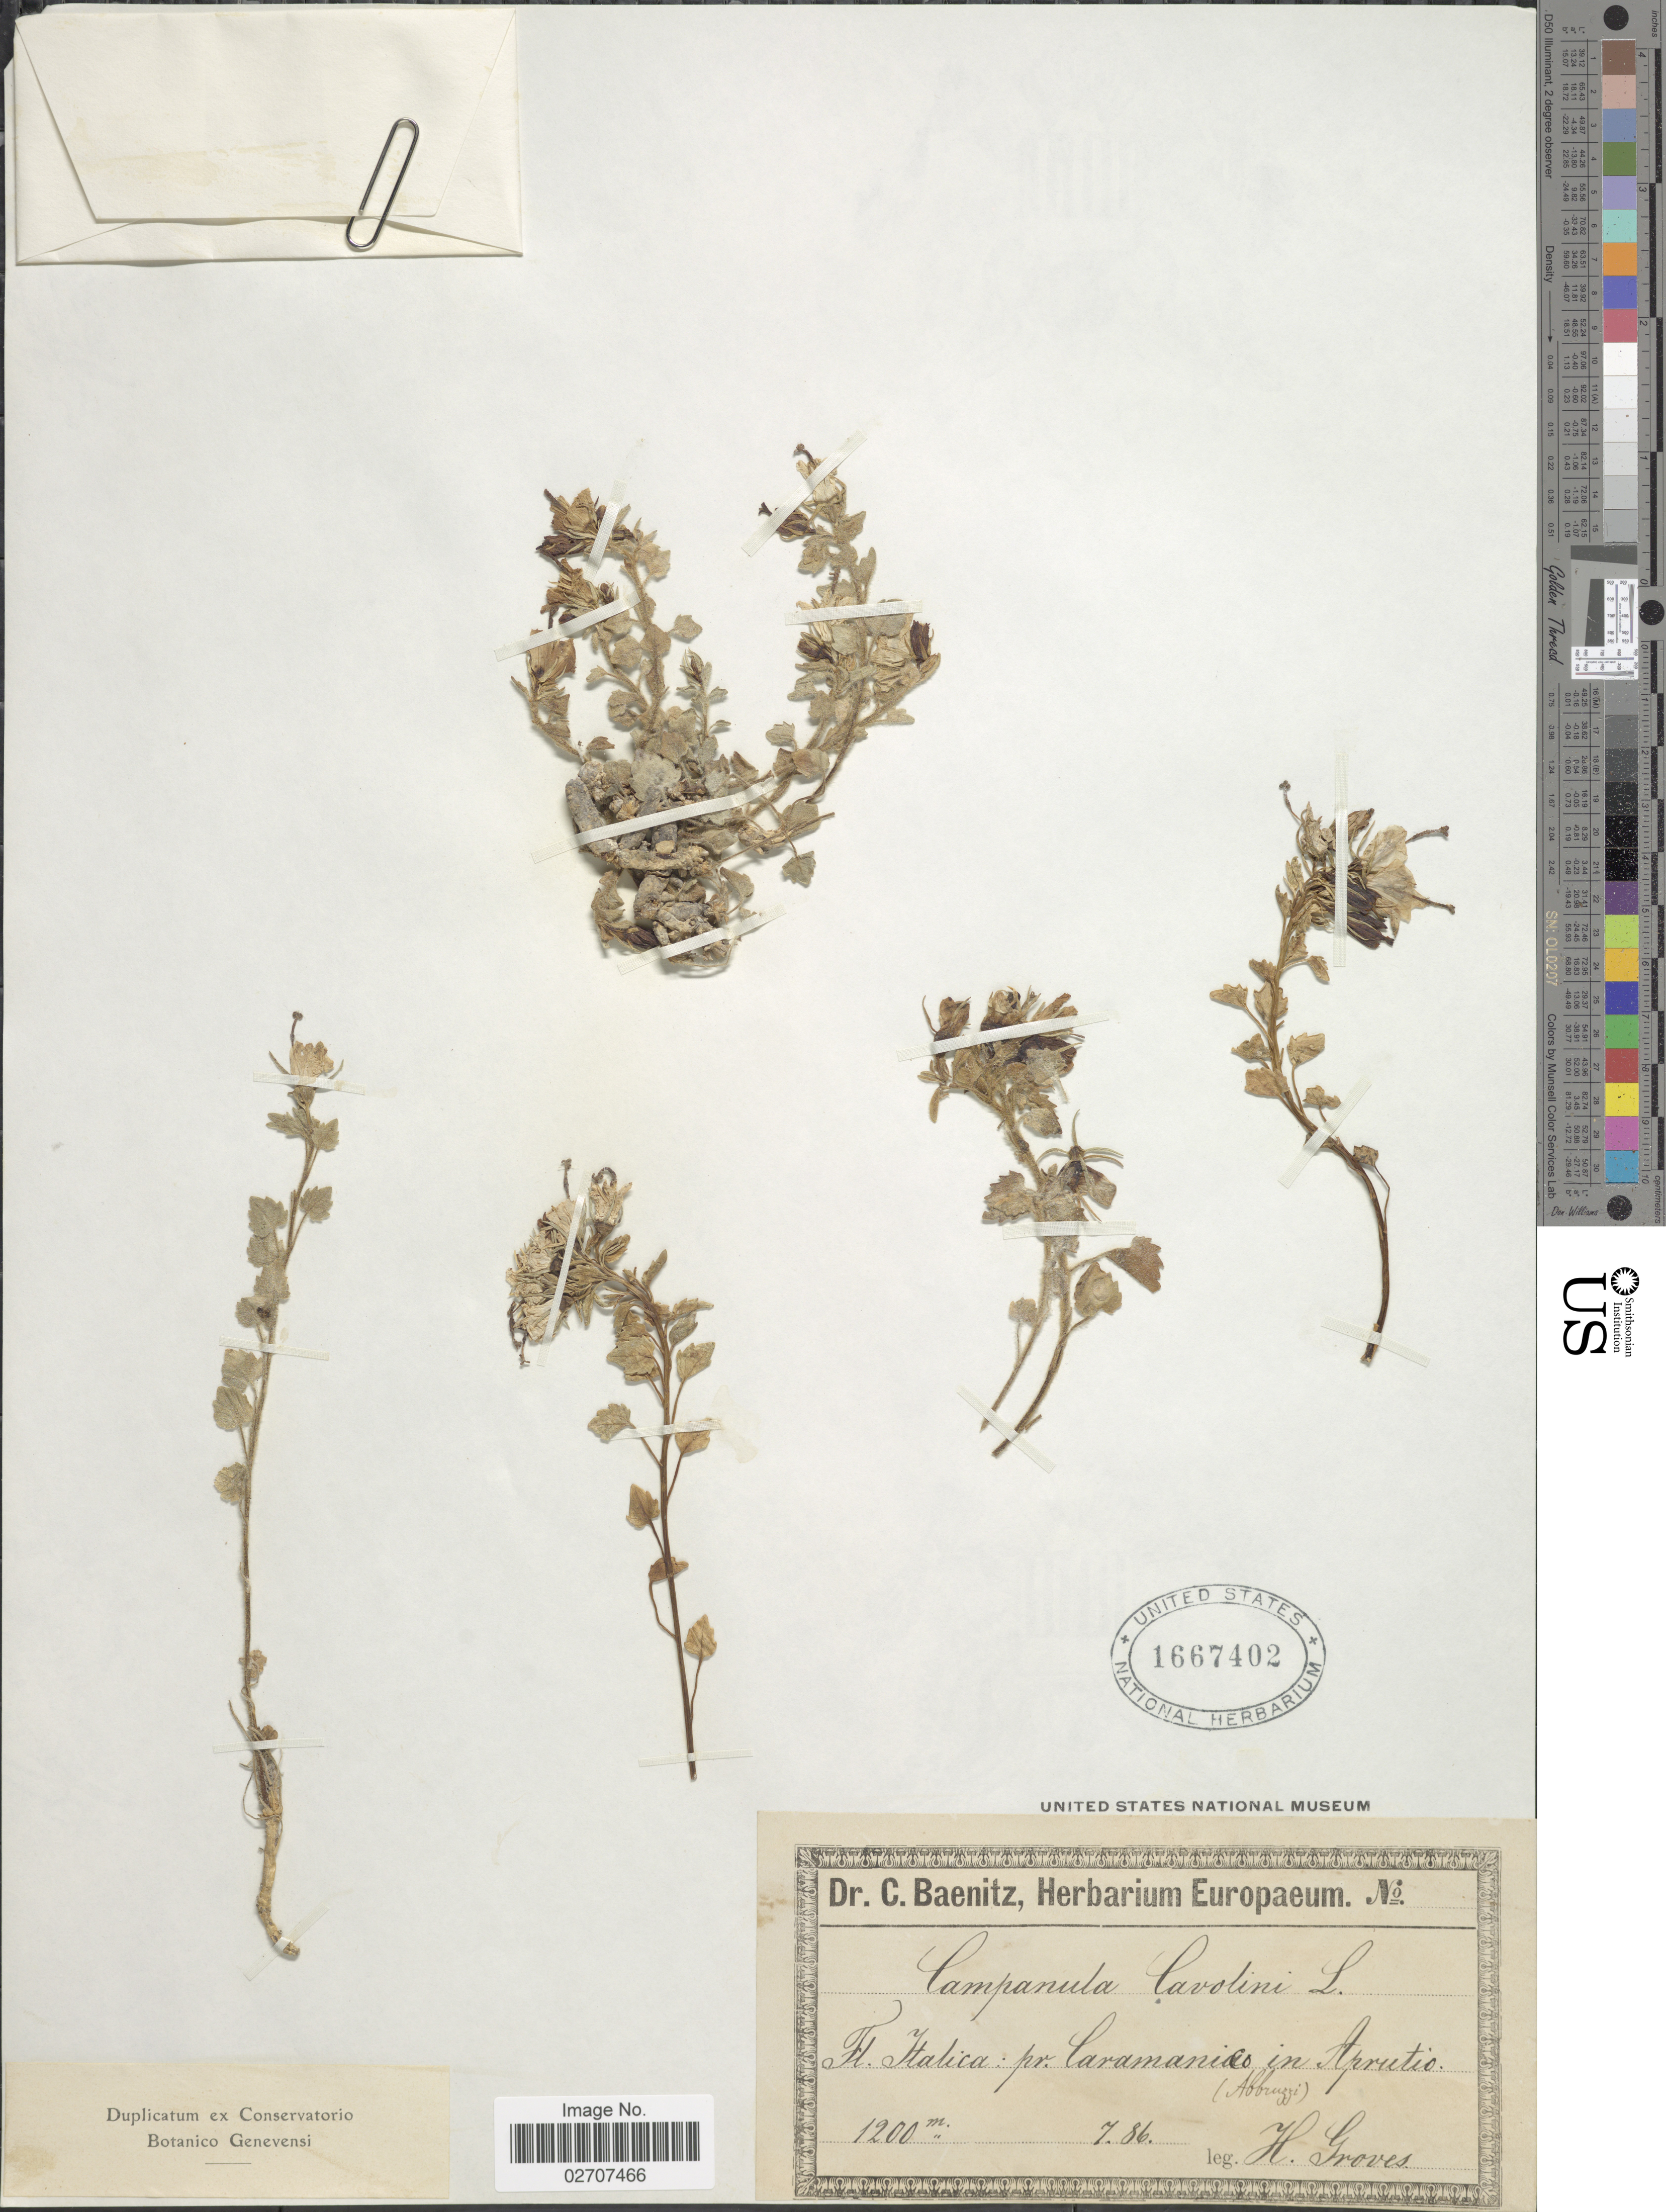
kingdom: Plantae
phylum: Tracheophyta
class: Magnoliopsida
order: Asterales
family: Campanulaceae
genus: Campanula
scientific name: Campanula cavolinii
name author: Ten.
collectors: H. Groves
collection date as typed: Transcribed d/m/y: /7/86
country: Italy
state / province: Abruzzo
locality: Fl. Italica: pr. Caramanico in Aprutio (Abbruzzi).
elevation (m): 1200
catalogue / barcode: US 1667402